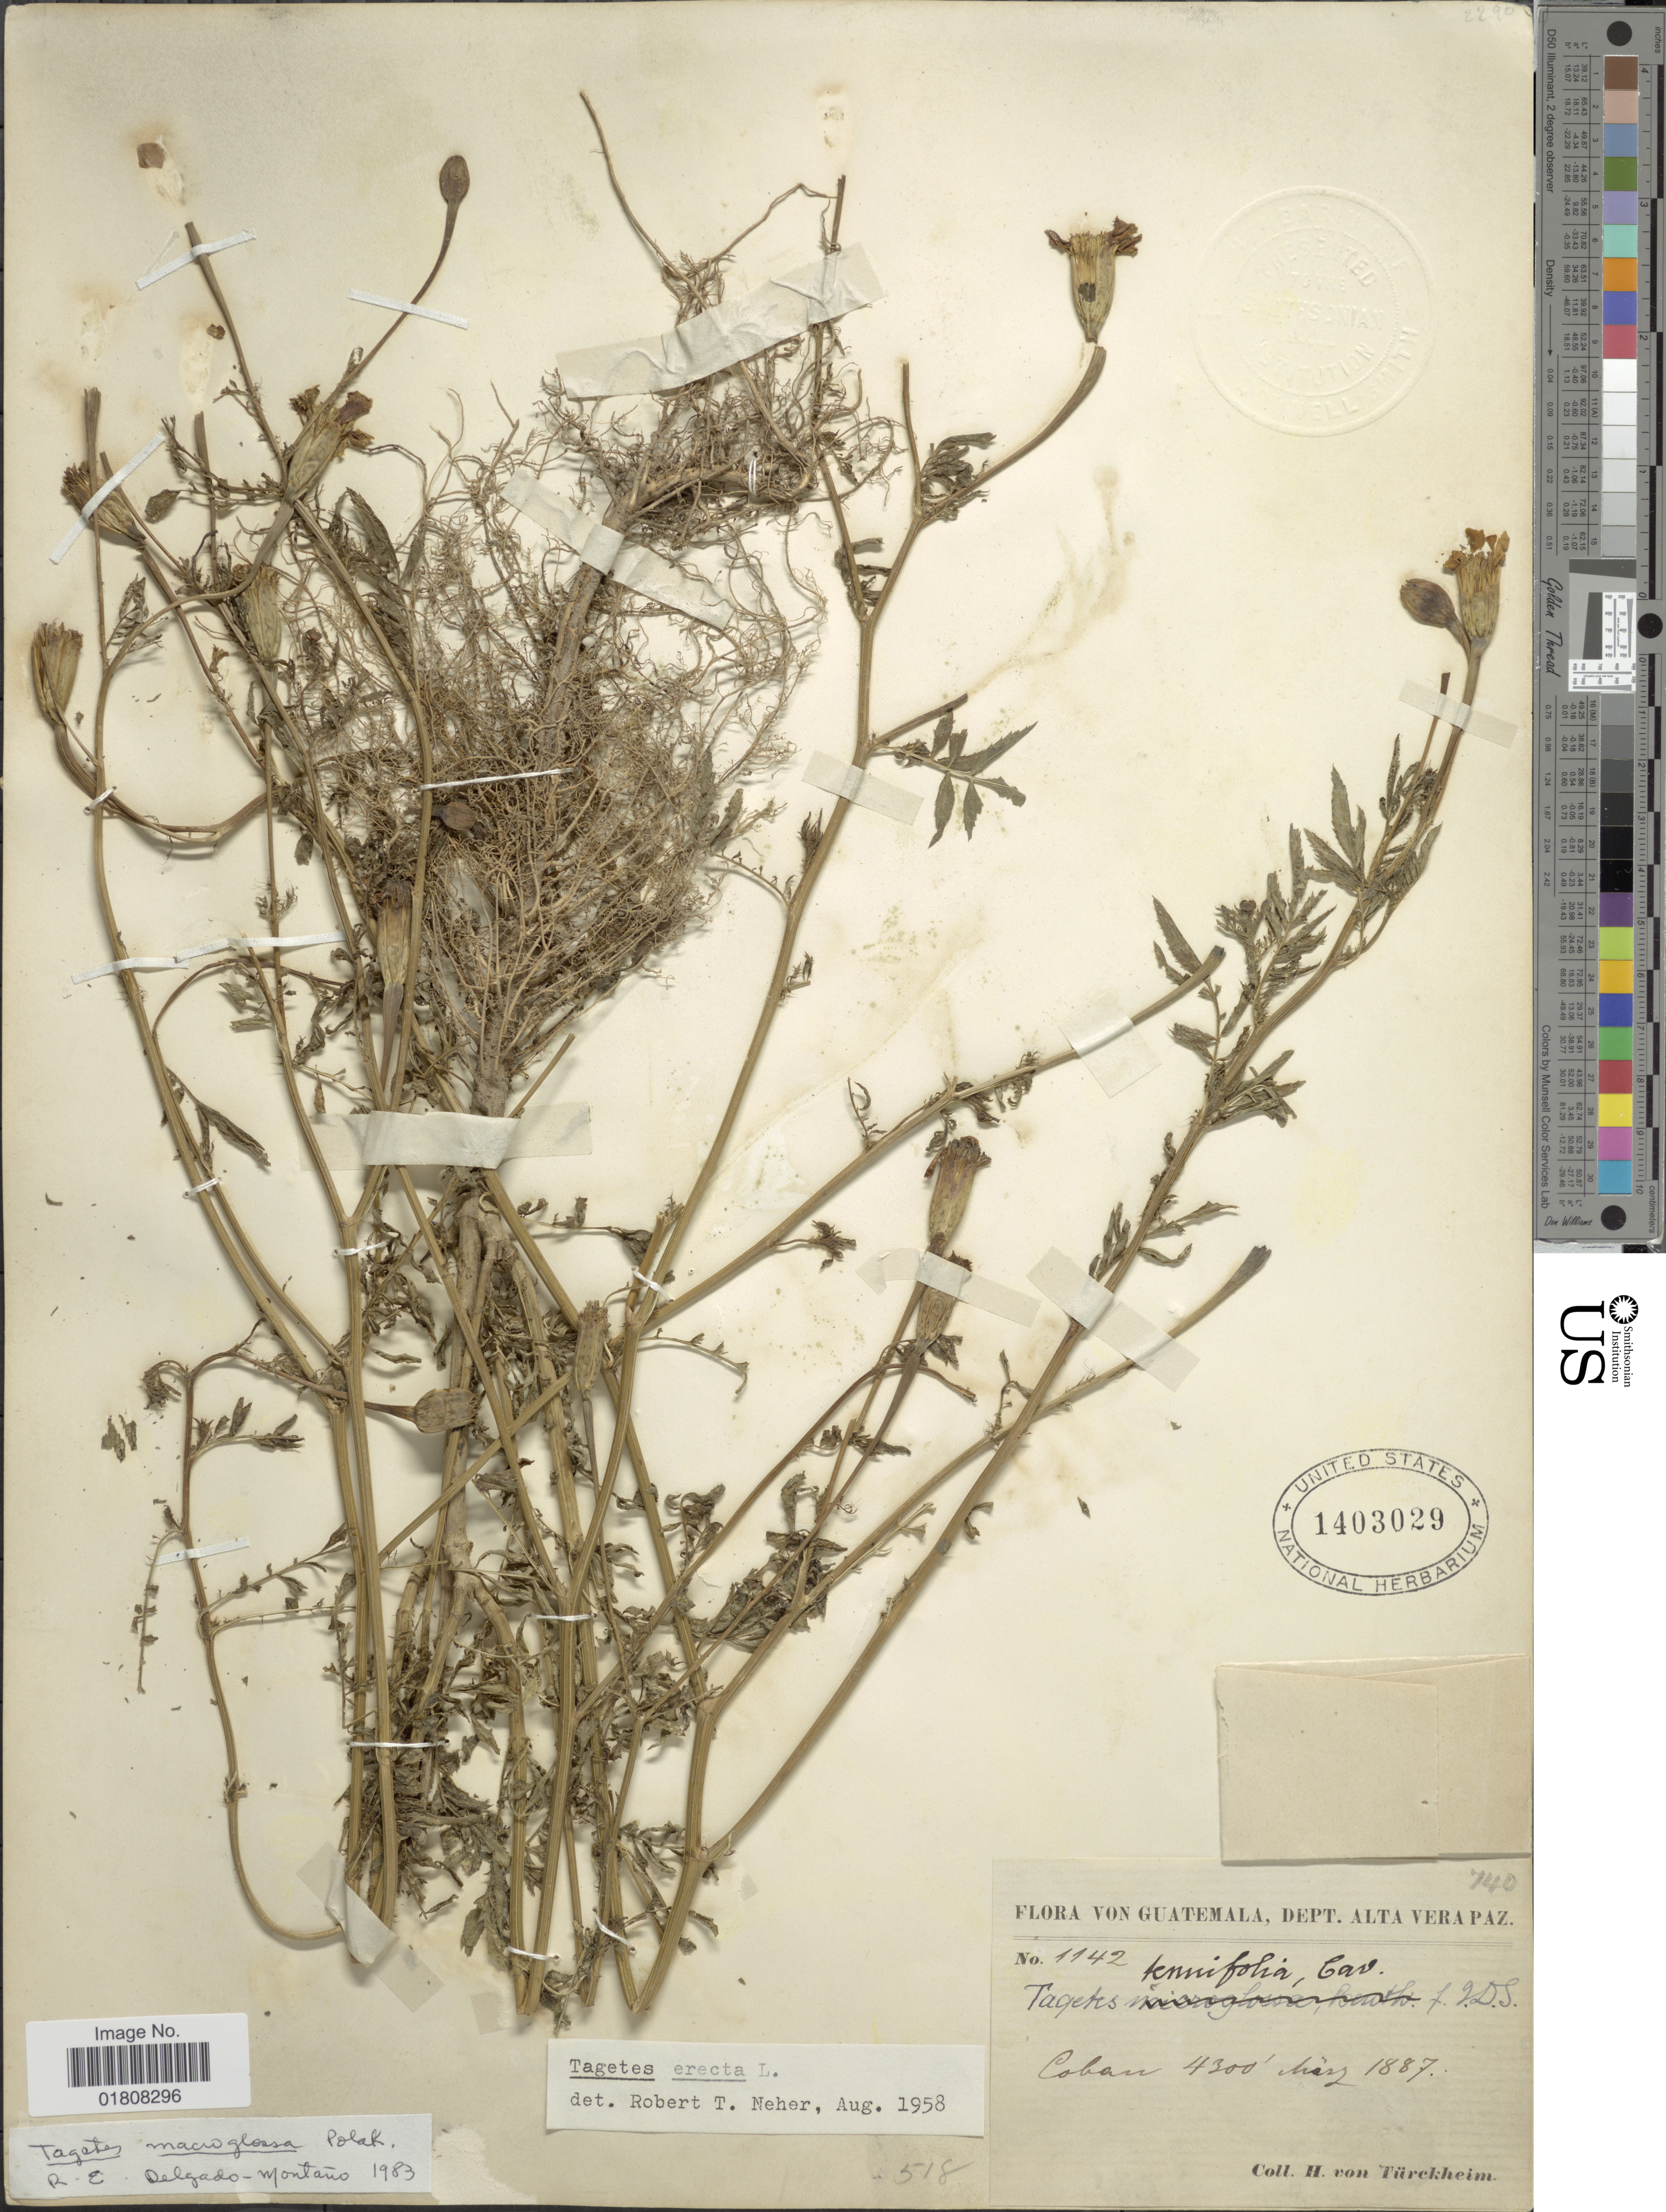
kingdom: Plantae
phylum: Tracheophyta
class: Magnoliopsida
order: Asterales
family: Asteraceae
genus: Tagetes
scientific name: Tagetes macroglossa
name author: Polak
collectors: H. von Türckheim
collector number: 1142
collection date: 1887-03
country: Guatemala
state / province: Alta Verapaz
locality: Coban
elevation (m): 1311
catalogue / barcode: US 1403029